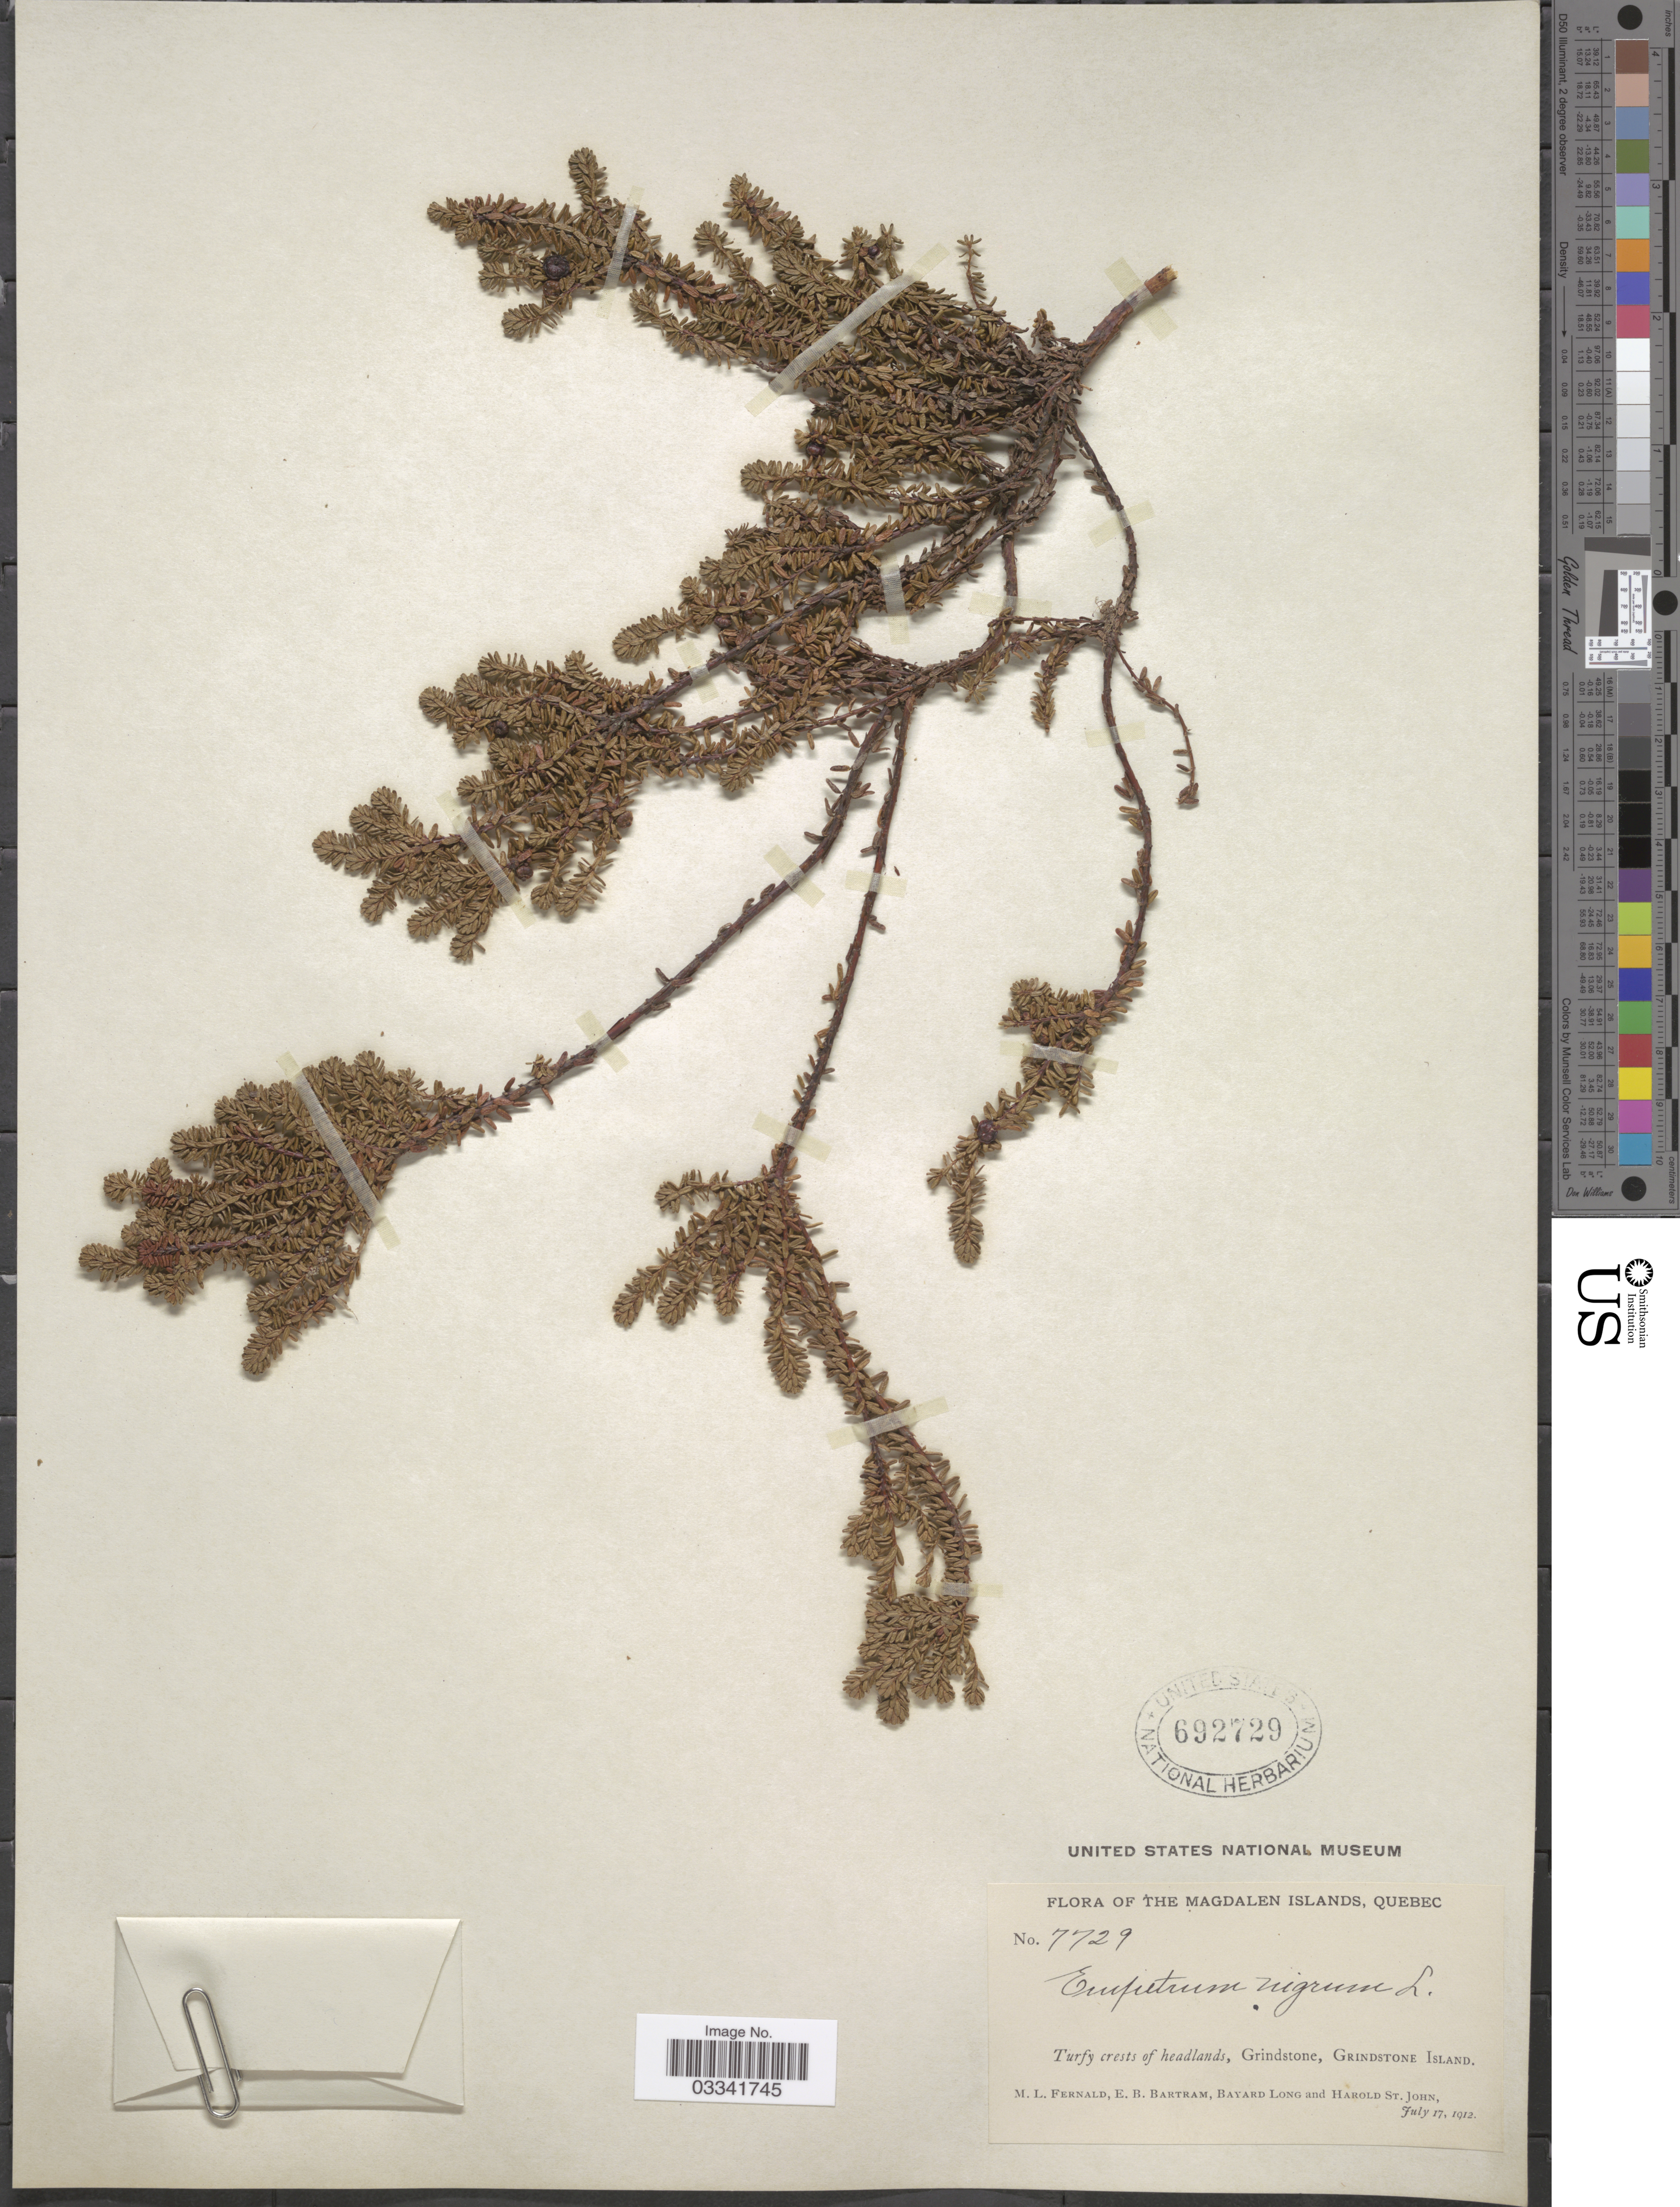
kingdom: Plantae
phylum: Tracheophyta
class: Magnoliopsida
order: Ericales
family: Ericaceae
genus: Empetrum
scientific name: Empetrum nigrum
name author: L.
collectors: M. L. Fernald, E. B. Bartram, B. Long & H. St. John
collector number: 7729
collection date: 1912-07-17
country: Canada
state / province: Quebec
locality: The Magdalen Islands. Grindstone, Grindstone Island.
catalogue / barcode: US 692729